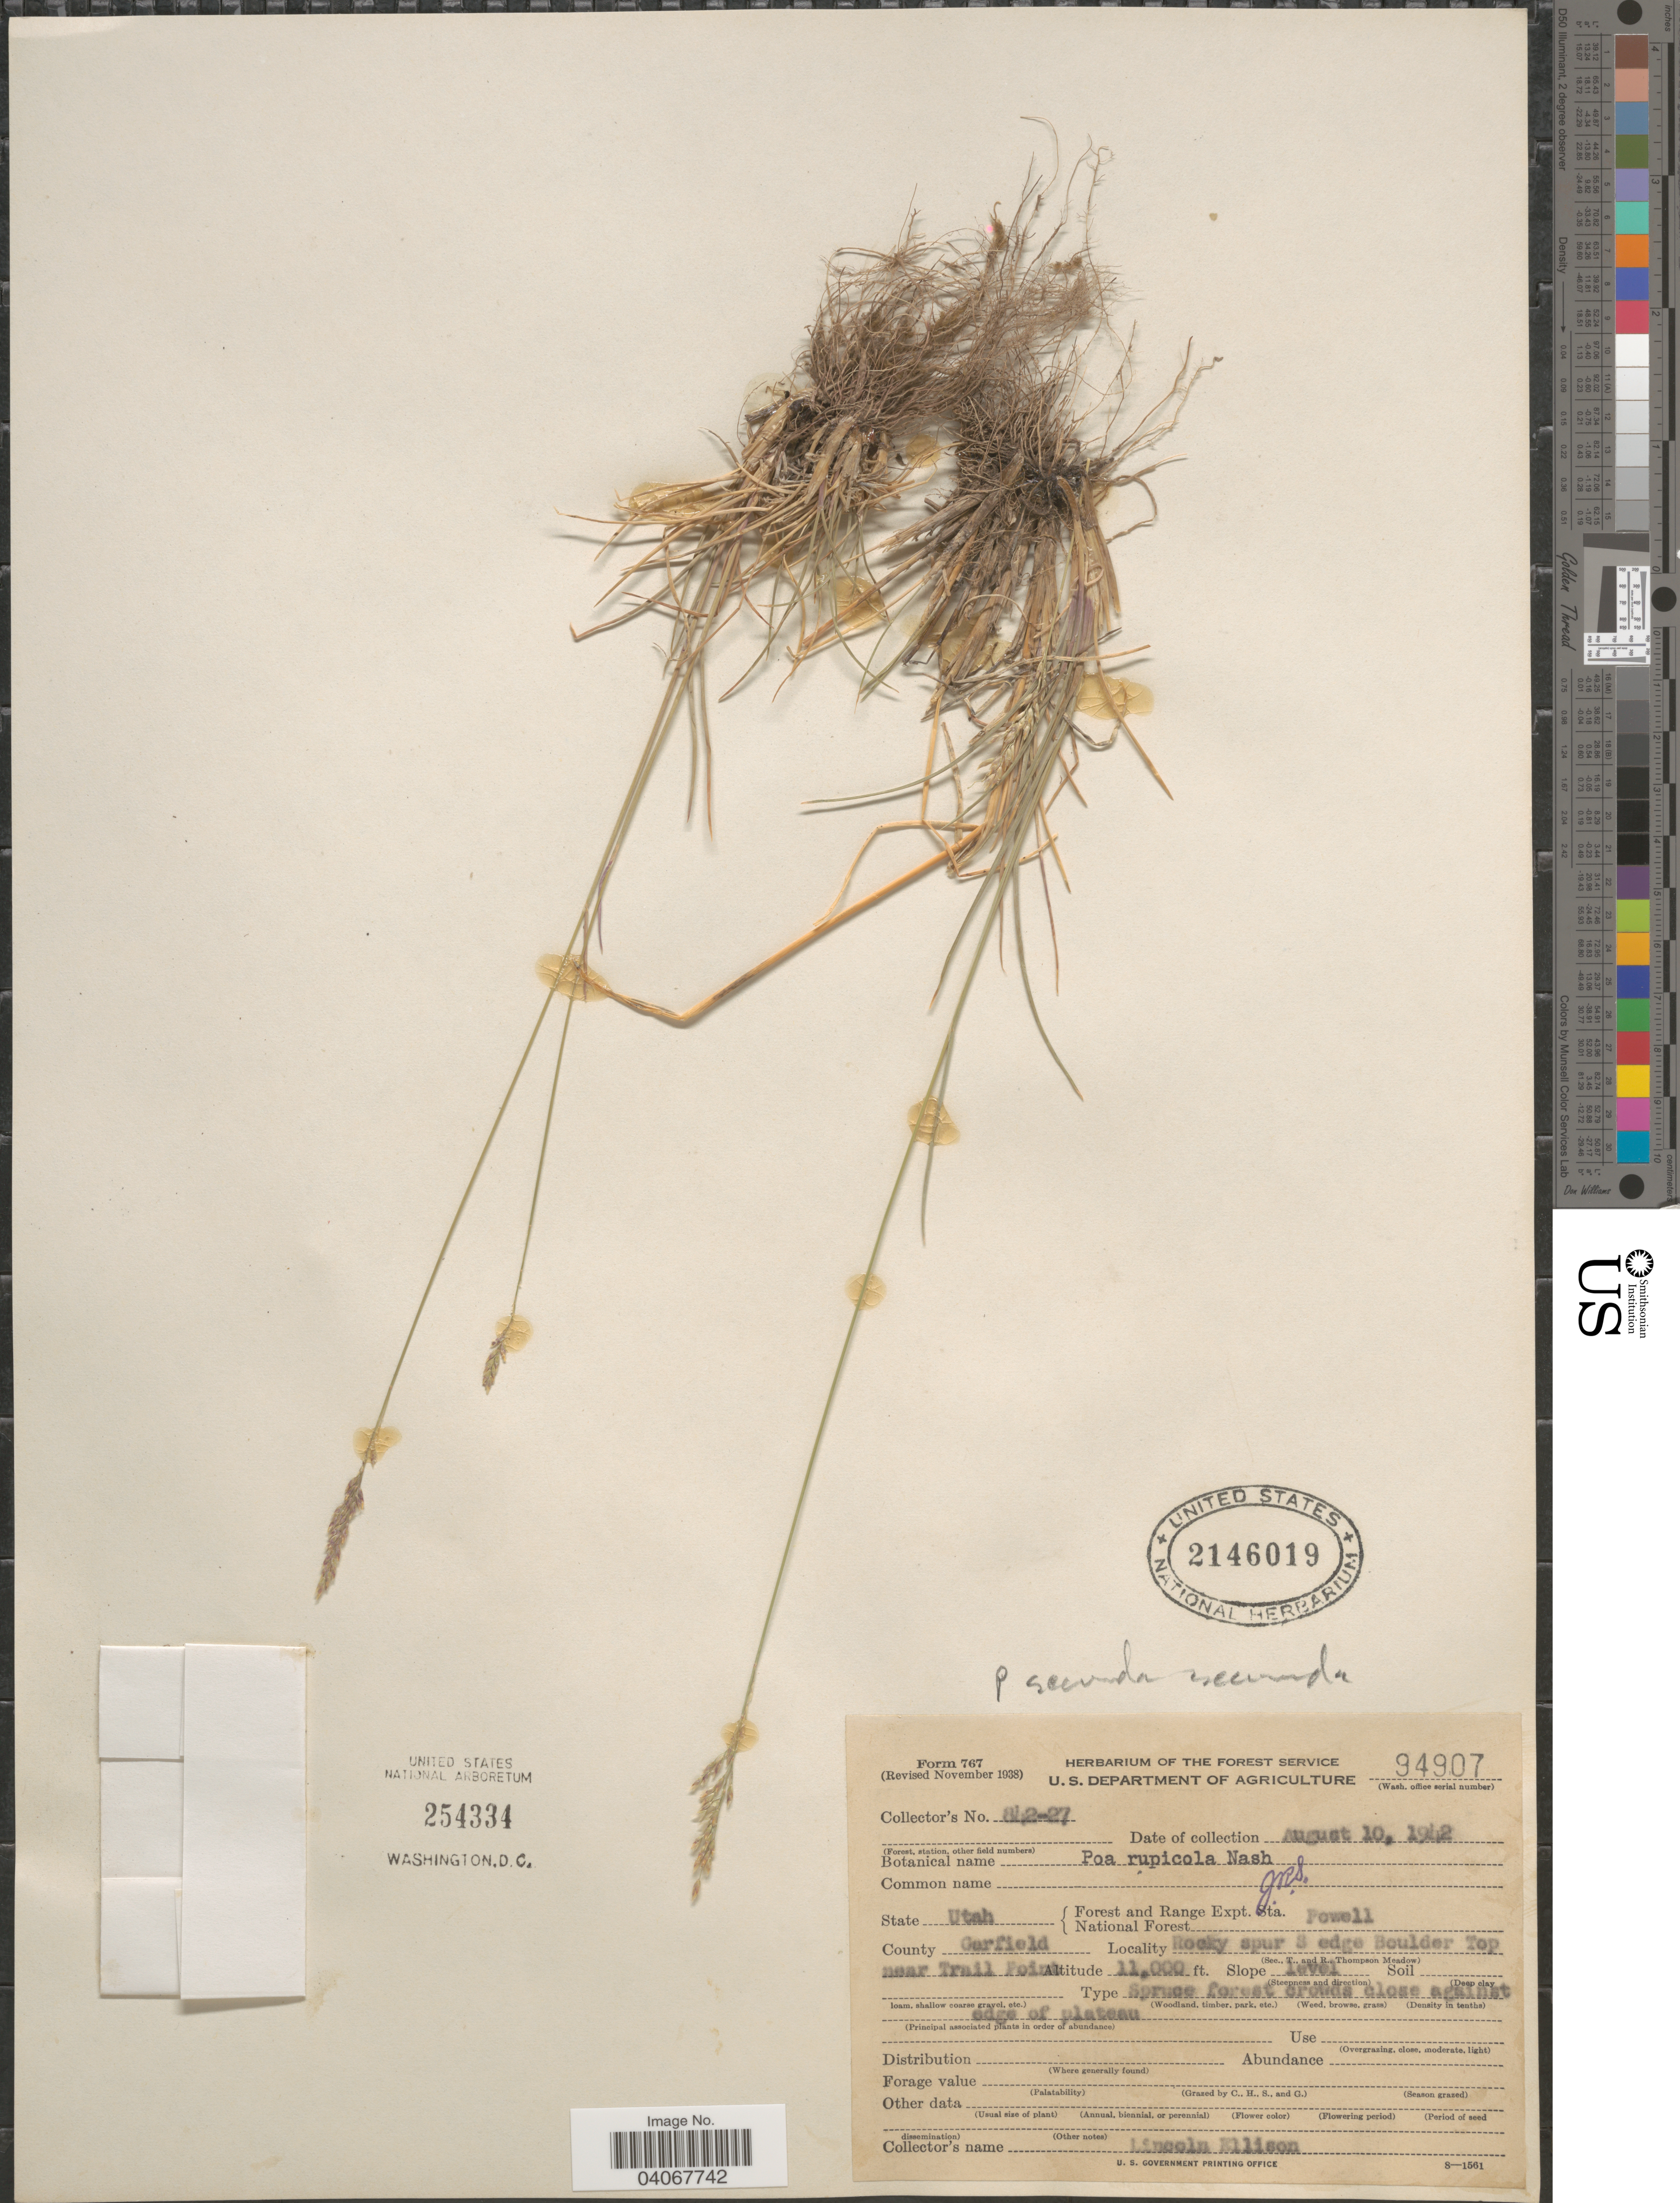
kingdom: Plantae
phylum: Tracheophyta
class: Liliopsida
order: Poales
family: Poaceae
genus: Poa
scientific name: Poa secunda subsp. secunda var. secunda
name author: J. Presl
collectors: L. Ellison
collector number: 842-27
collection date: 1942-08-10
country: United States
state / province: Utah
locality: Forest and Range Espt. Sta. National Forest Powell. County Garfield. Rocky spur S edge Boulder Top near Trail Point.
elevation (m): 3353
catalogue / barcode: US 2146019